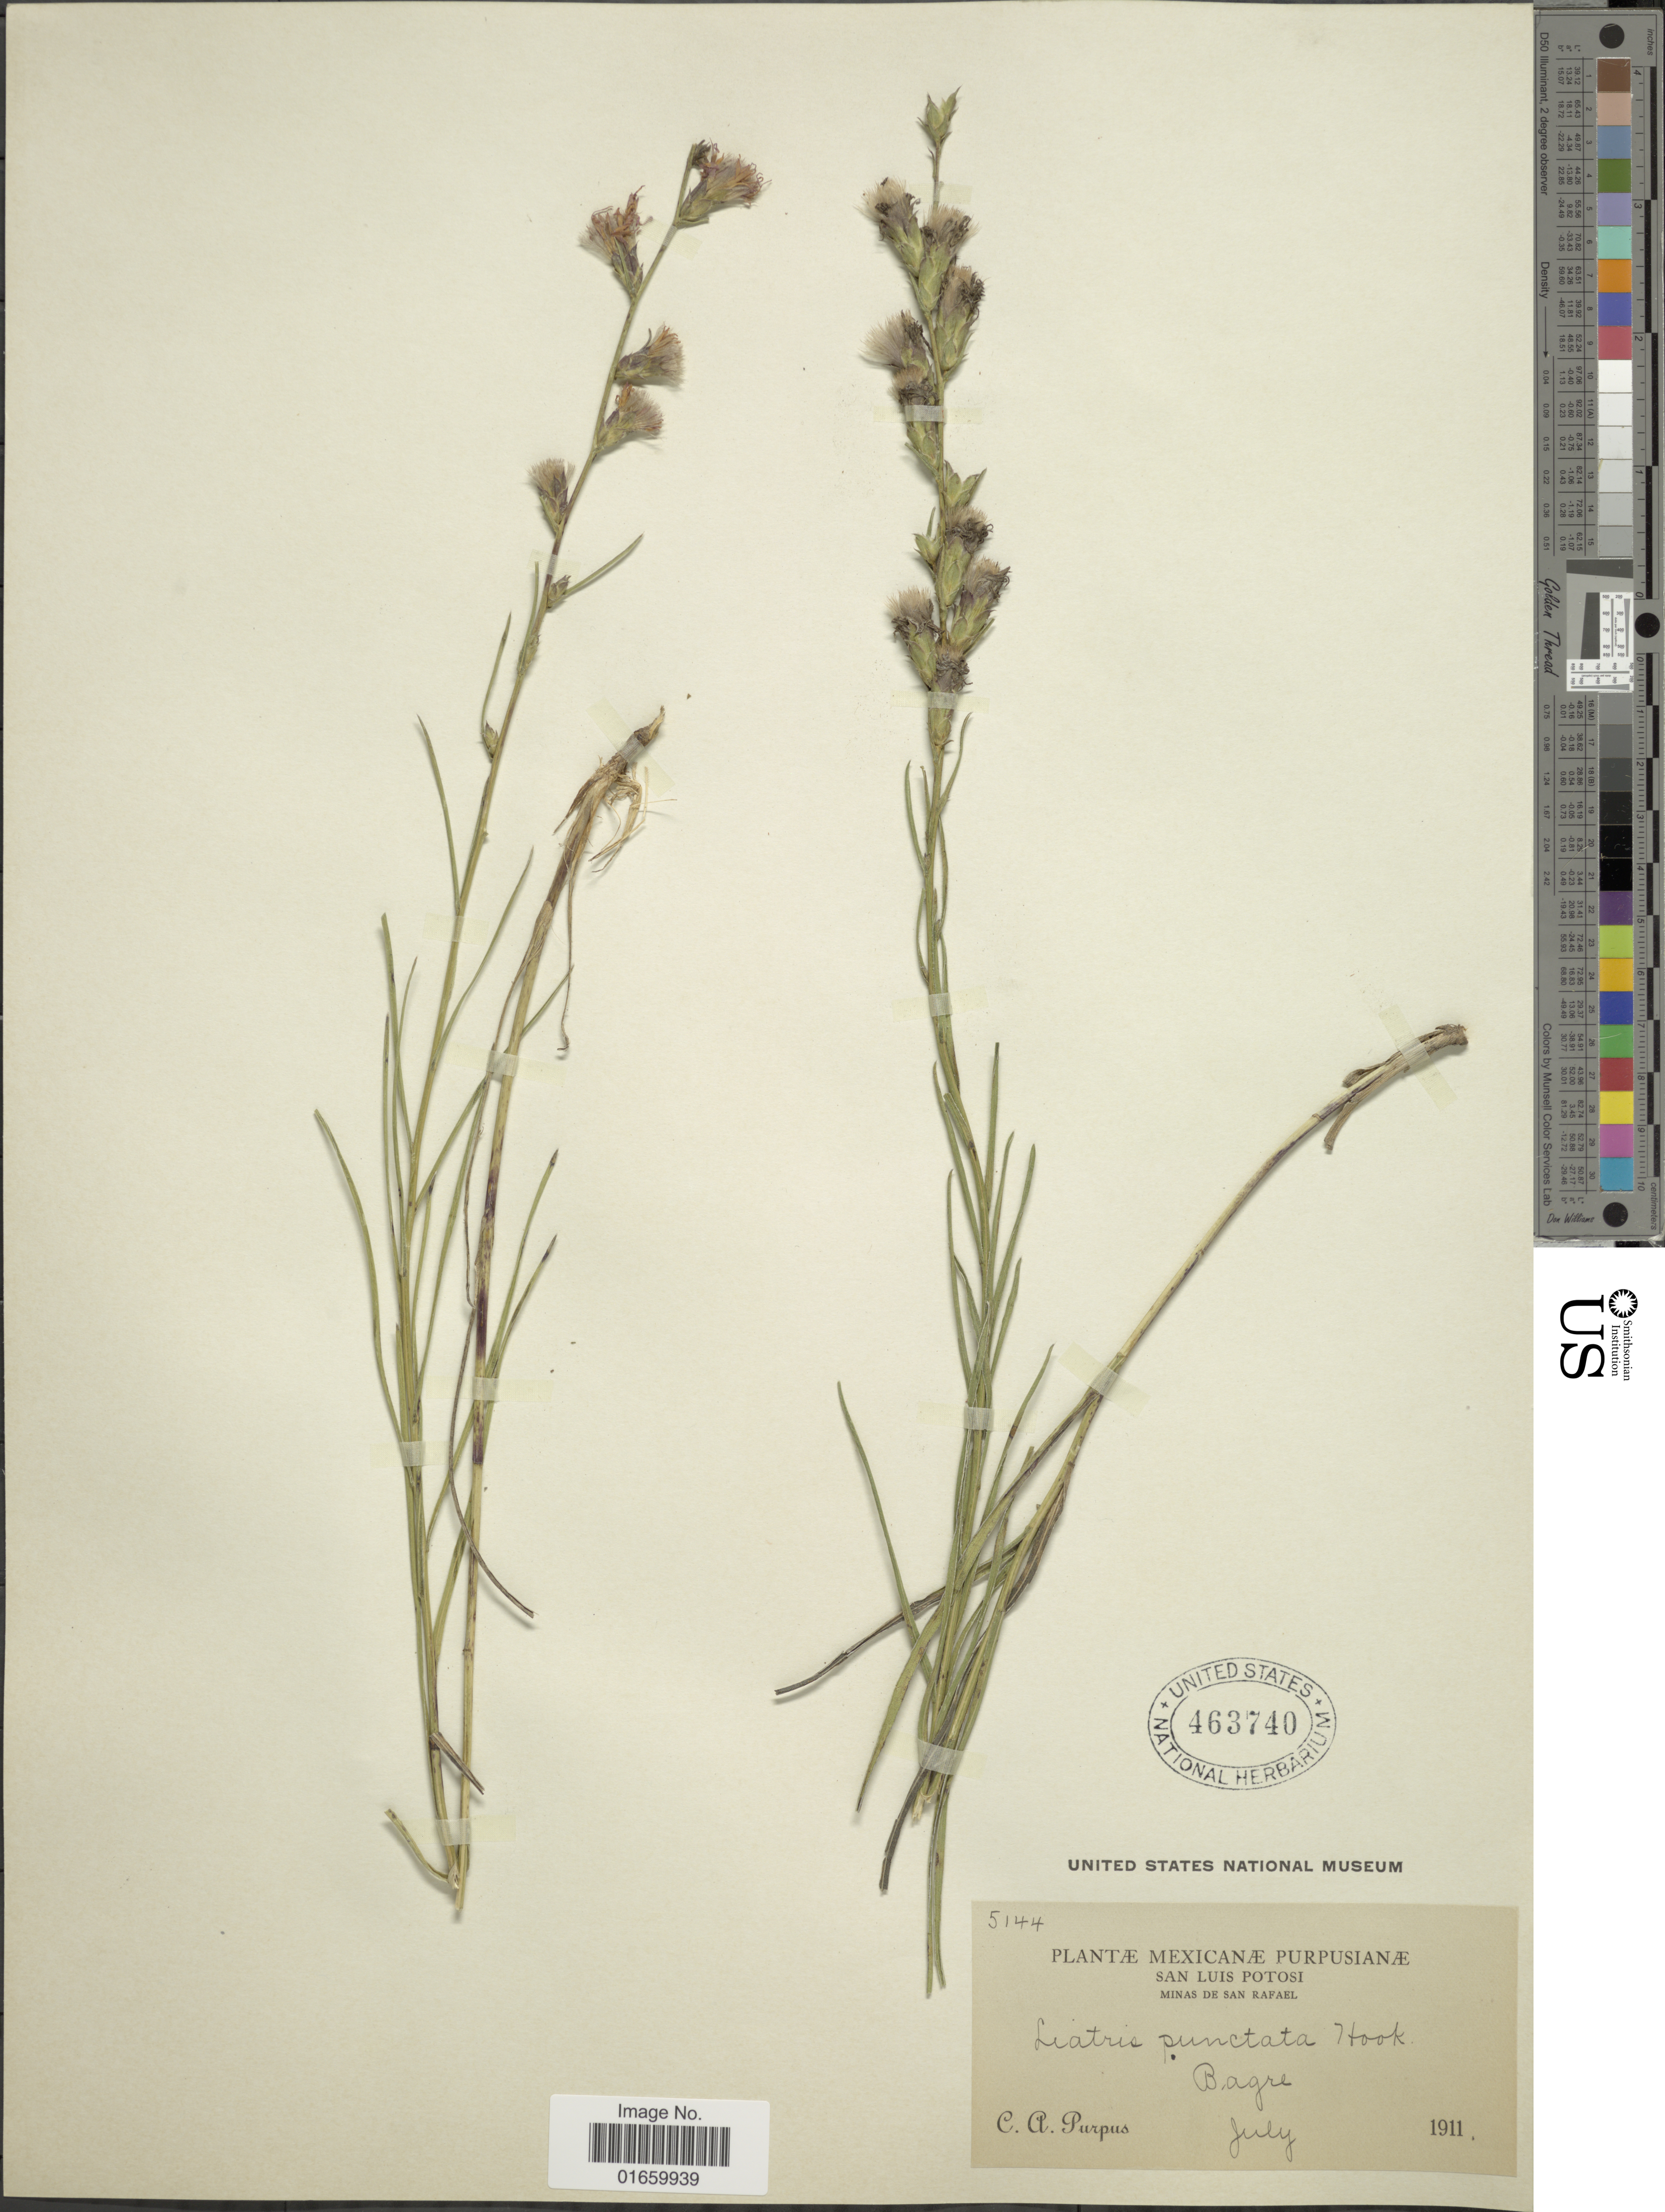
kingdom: Plantae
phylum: Tracheophyta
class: Magnoliopsida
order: Asterales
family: Asteraceae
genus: Liatris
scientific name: Liatris punctata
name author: Hook.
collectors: C. A. Purpus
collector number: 5144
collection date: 1911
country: Mexico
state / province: San Luis Potosí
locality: Minas De San Rafael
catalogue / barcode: US 463740